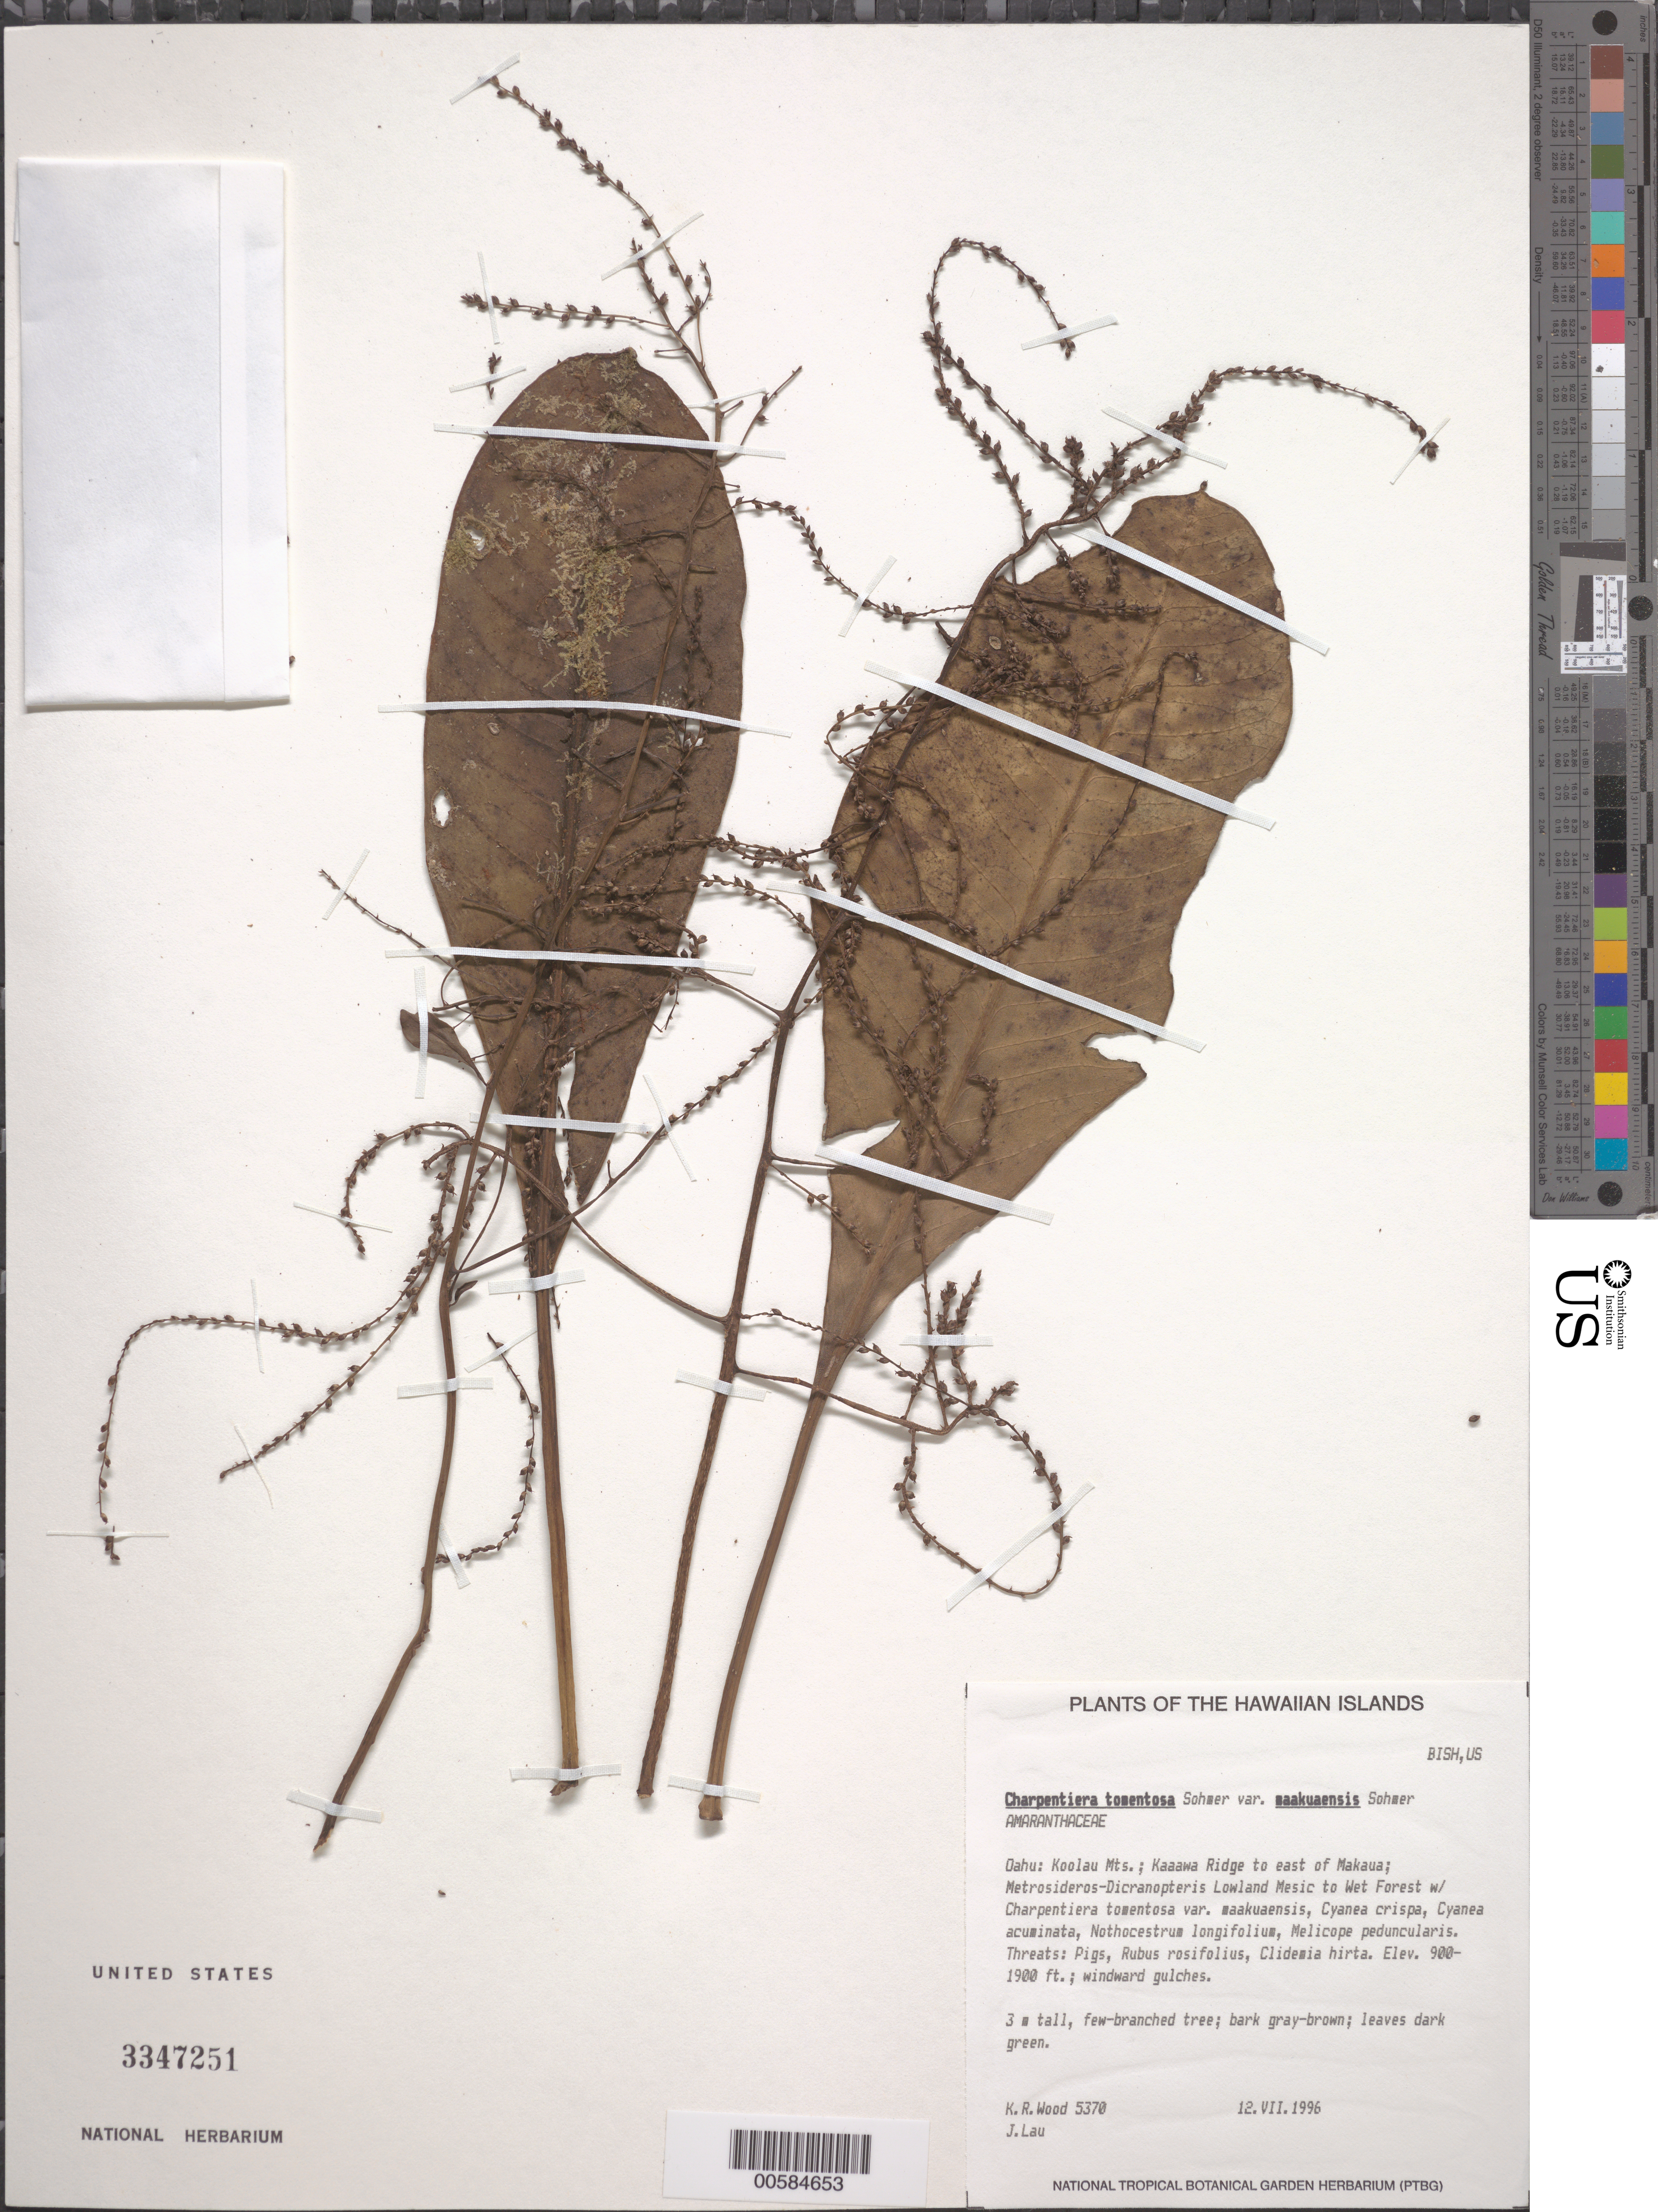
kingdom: Plantae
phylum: Tracheophyta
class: Magnoliopsida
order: Caryophyllales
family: Amaranthaceae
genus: Charpentiera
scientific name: Charpentiera tomentosa var. maakuaensis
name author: Sohmer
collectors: K. R. Wood & J. Lau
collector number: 5370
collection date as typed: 12 Jul 1996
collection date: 1996-07-12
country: United States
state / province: Hawaii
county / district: Honolulu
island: Oahu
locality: Koolau Mts; Kaaawa Ridge to E of Makaua.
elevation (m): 274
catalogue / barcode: US 3347251